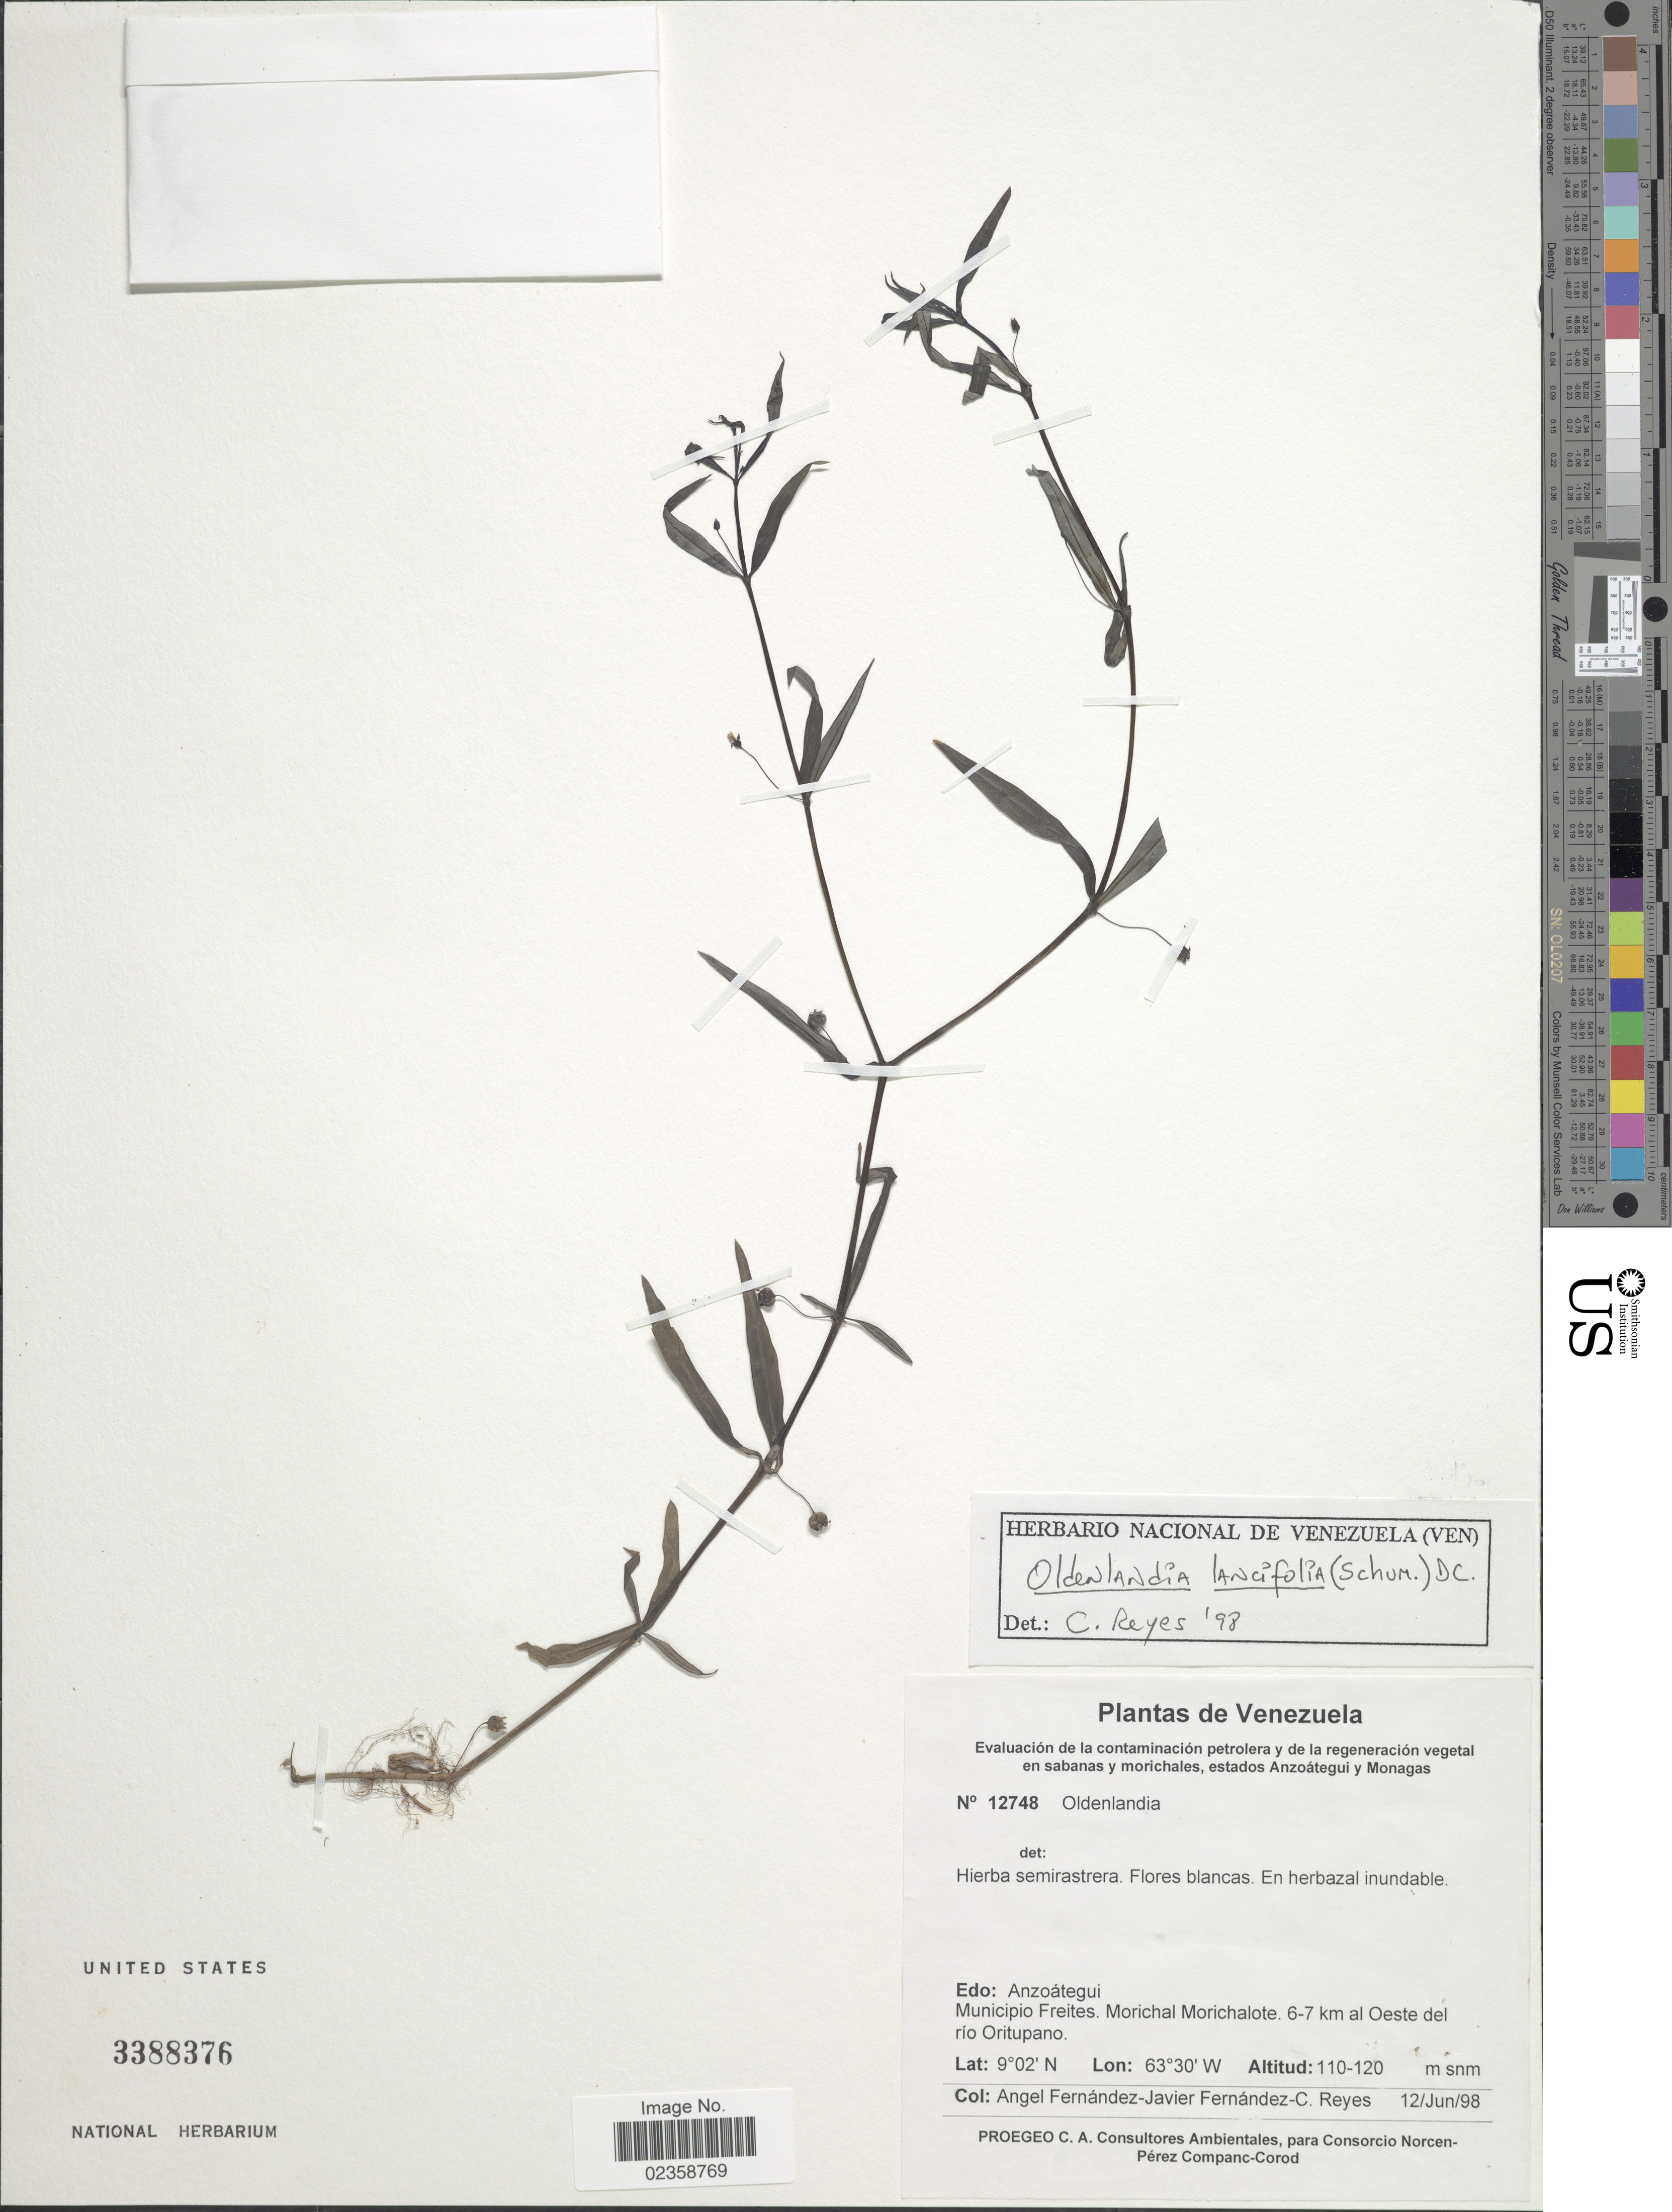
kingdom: Plantae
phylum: Tracheophyta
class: Magnoliopsida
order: Gentianales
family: Rubiaceae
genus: Oldenlandia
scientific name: Oldenlandia lancifolia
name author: (Schumach.) DC.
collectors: Á. Fernández, J. Fernández & C. Reyes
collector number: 12748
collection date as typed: Transcribed d/m/y: 12/6/98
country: Venezuela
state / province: Anzoategui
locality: Municipio Freites. Morichal Morichalote. 6-7 km al Oeste del rio Oritupano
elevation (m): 110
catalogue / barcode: US 3388376